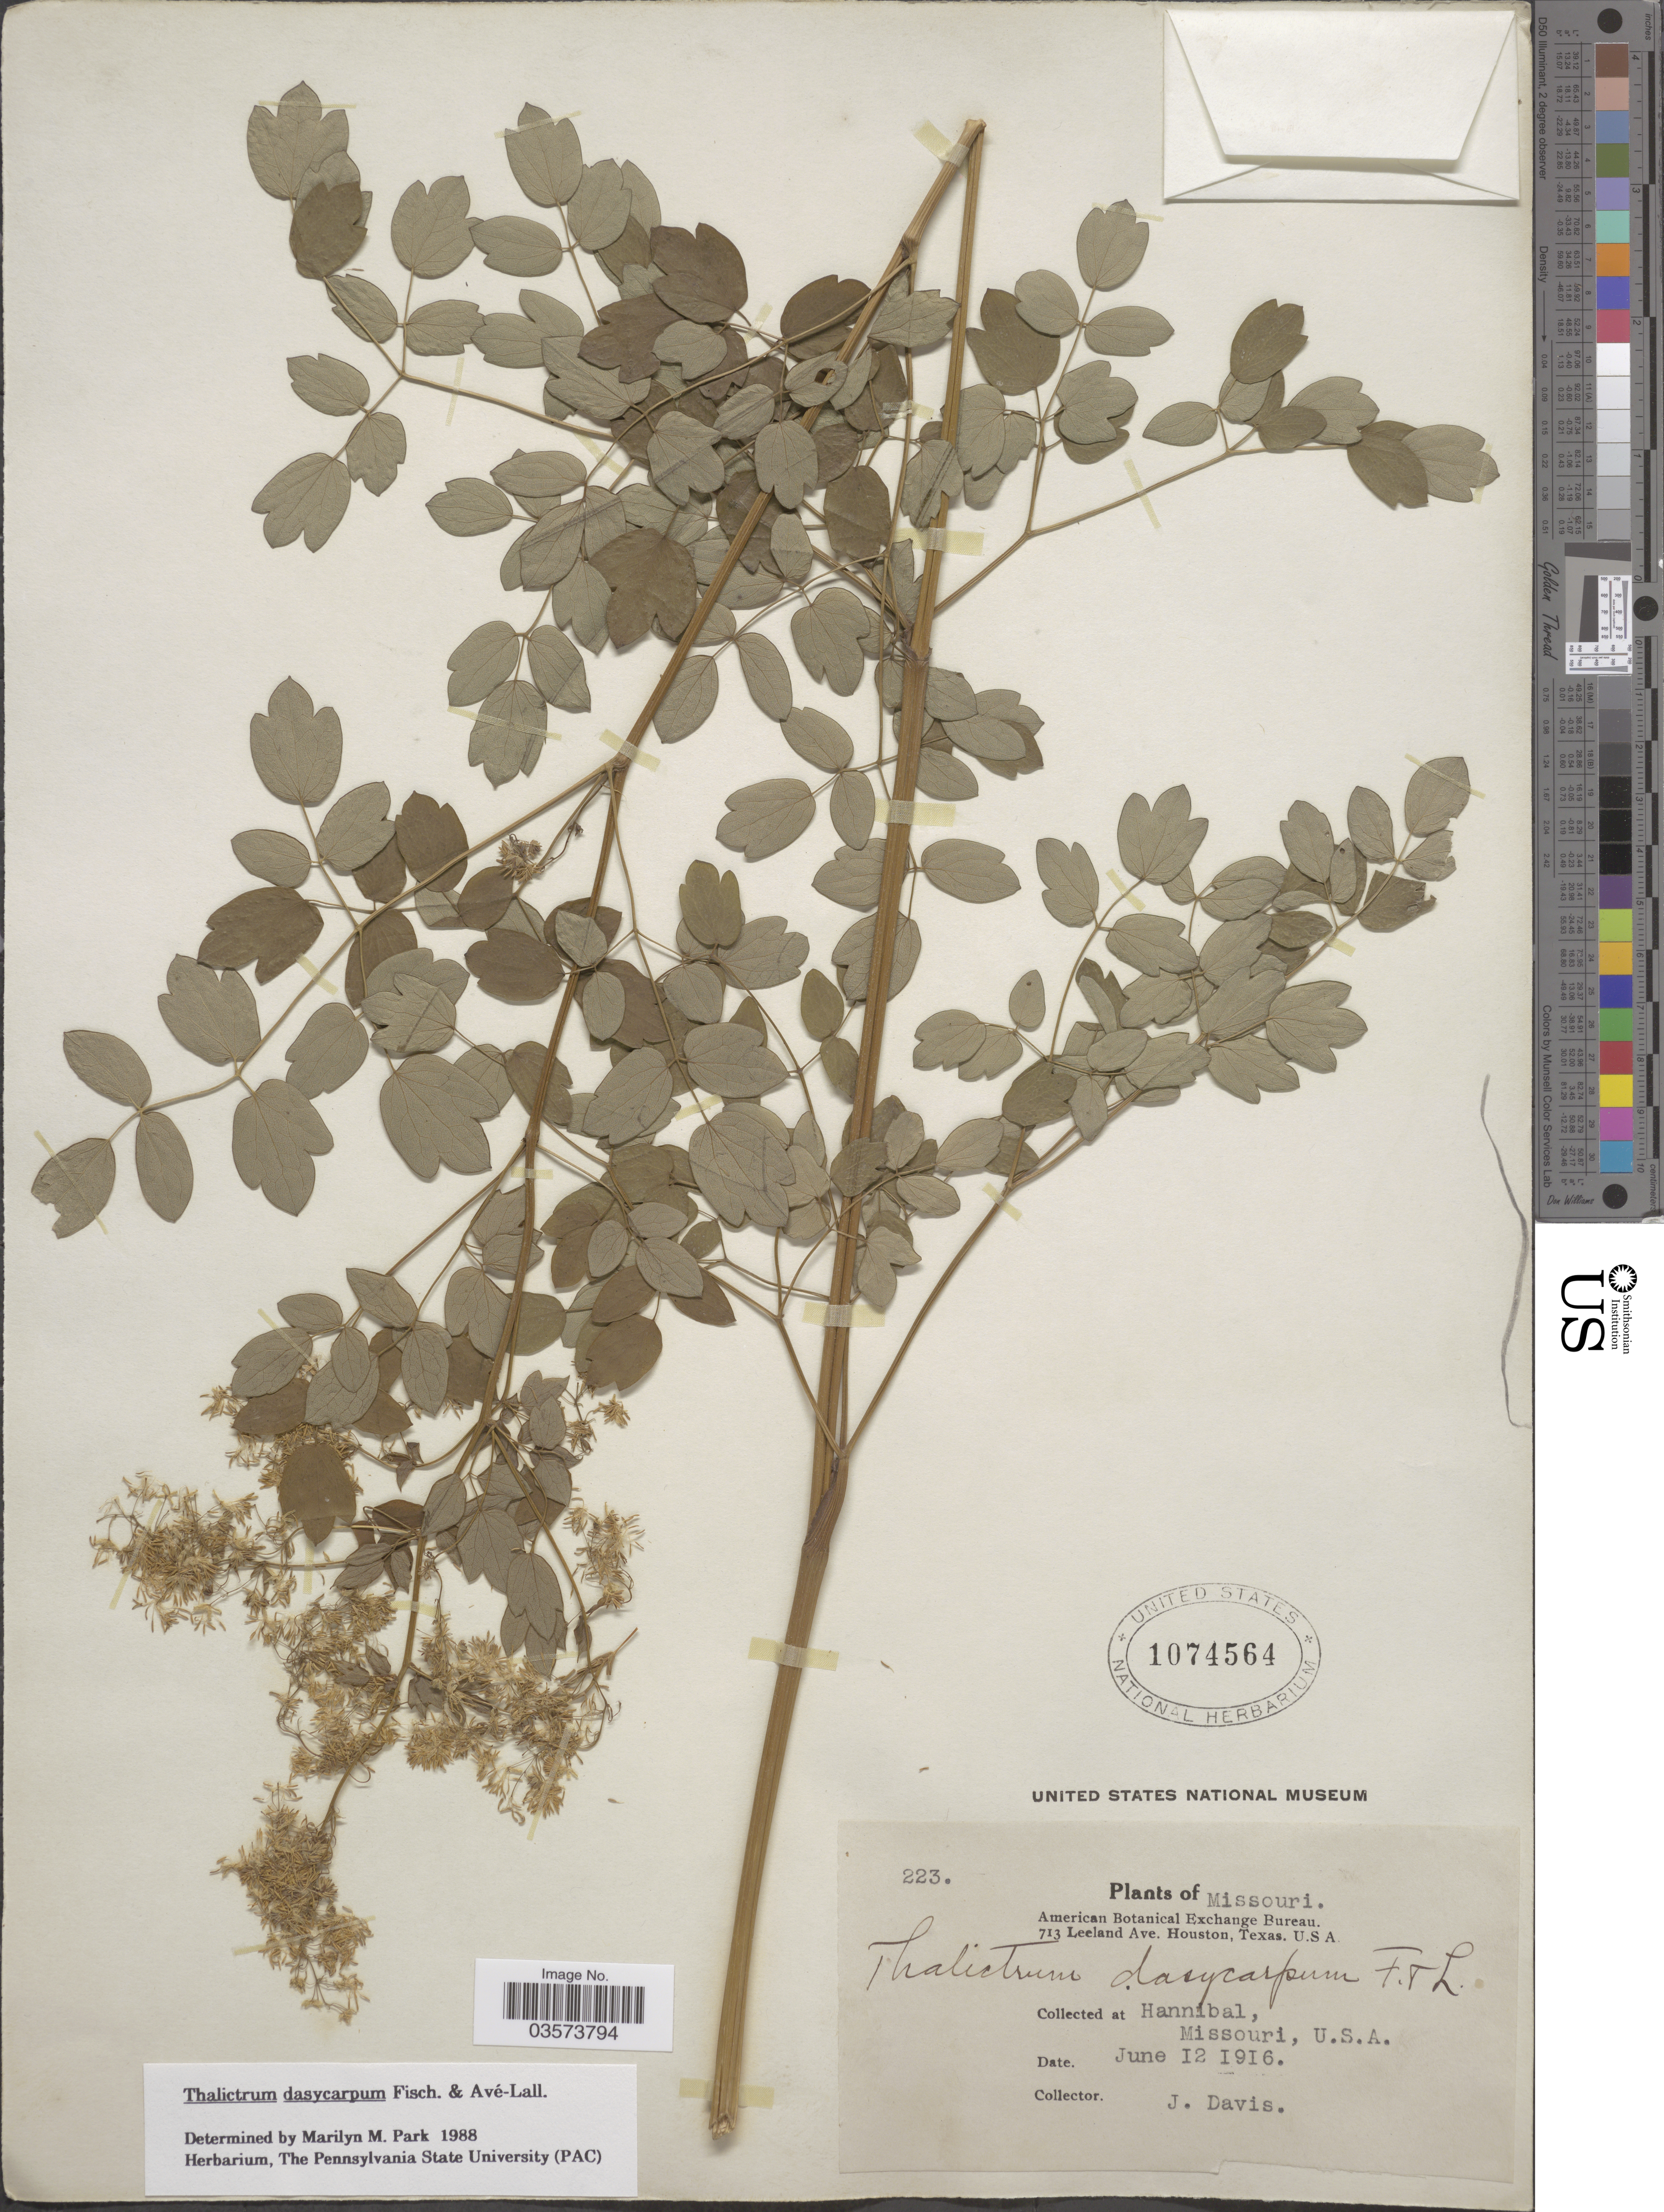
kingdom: Plantae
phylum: Tracheophyta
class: Magnoliopsida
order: Ranunculales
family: Ranunculaceae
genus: Thalictrum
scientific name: Thalictrum dasycarpum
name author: Fisch. & Avé-Lall.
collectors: J. Davis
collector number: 223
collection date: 1916-06-12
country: United States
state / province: Missouri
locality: Hannibal.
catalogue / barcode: US 1074564